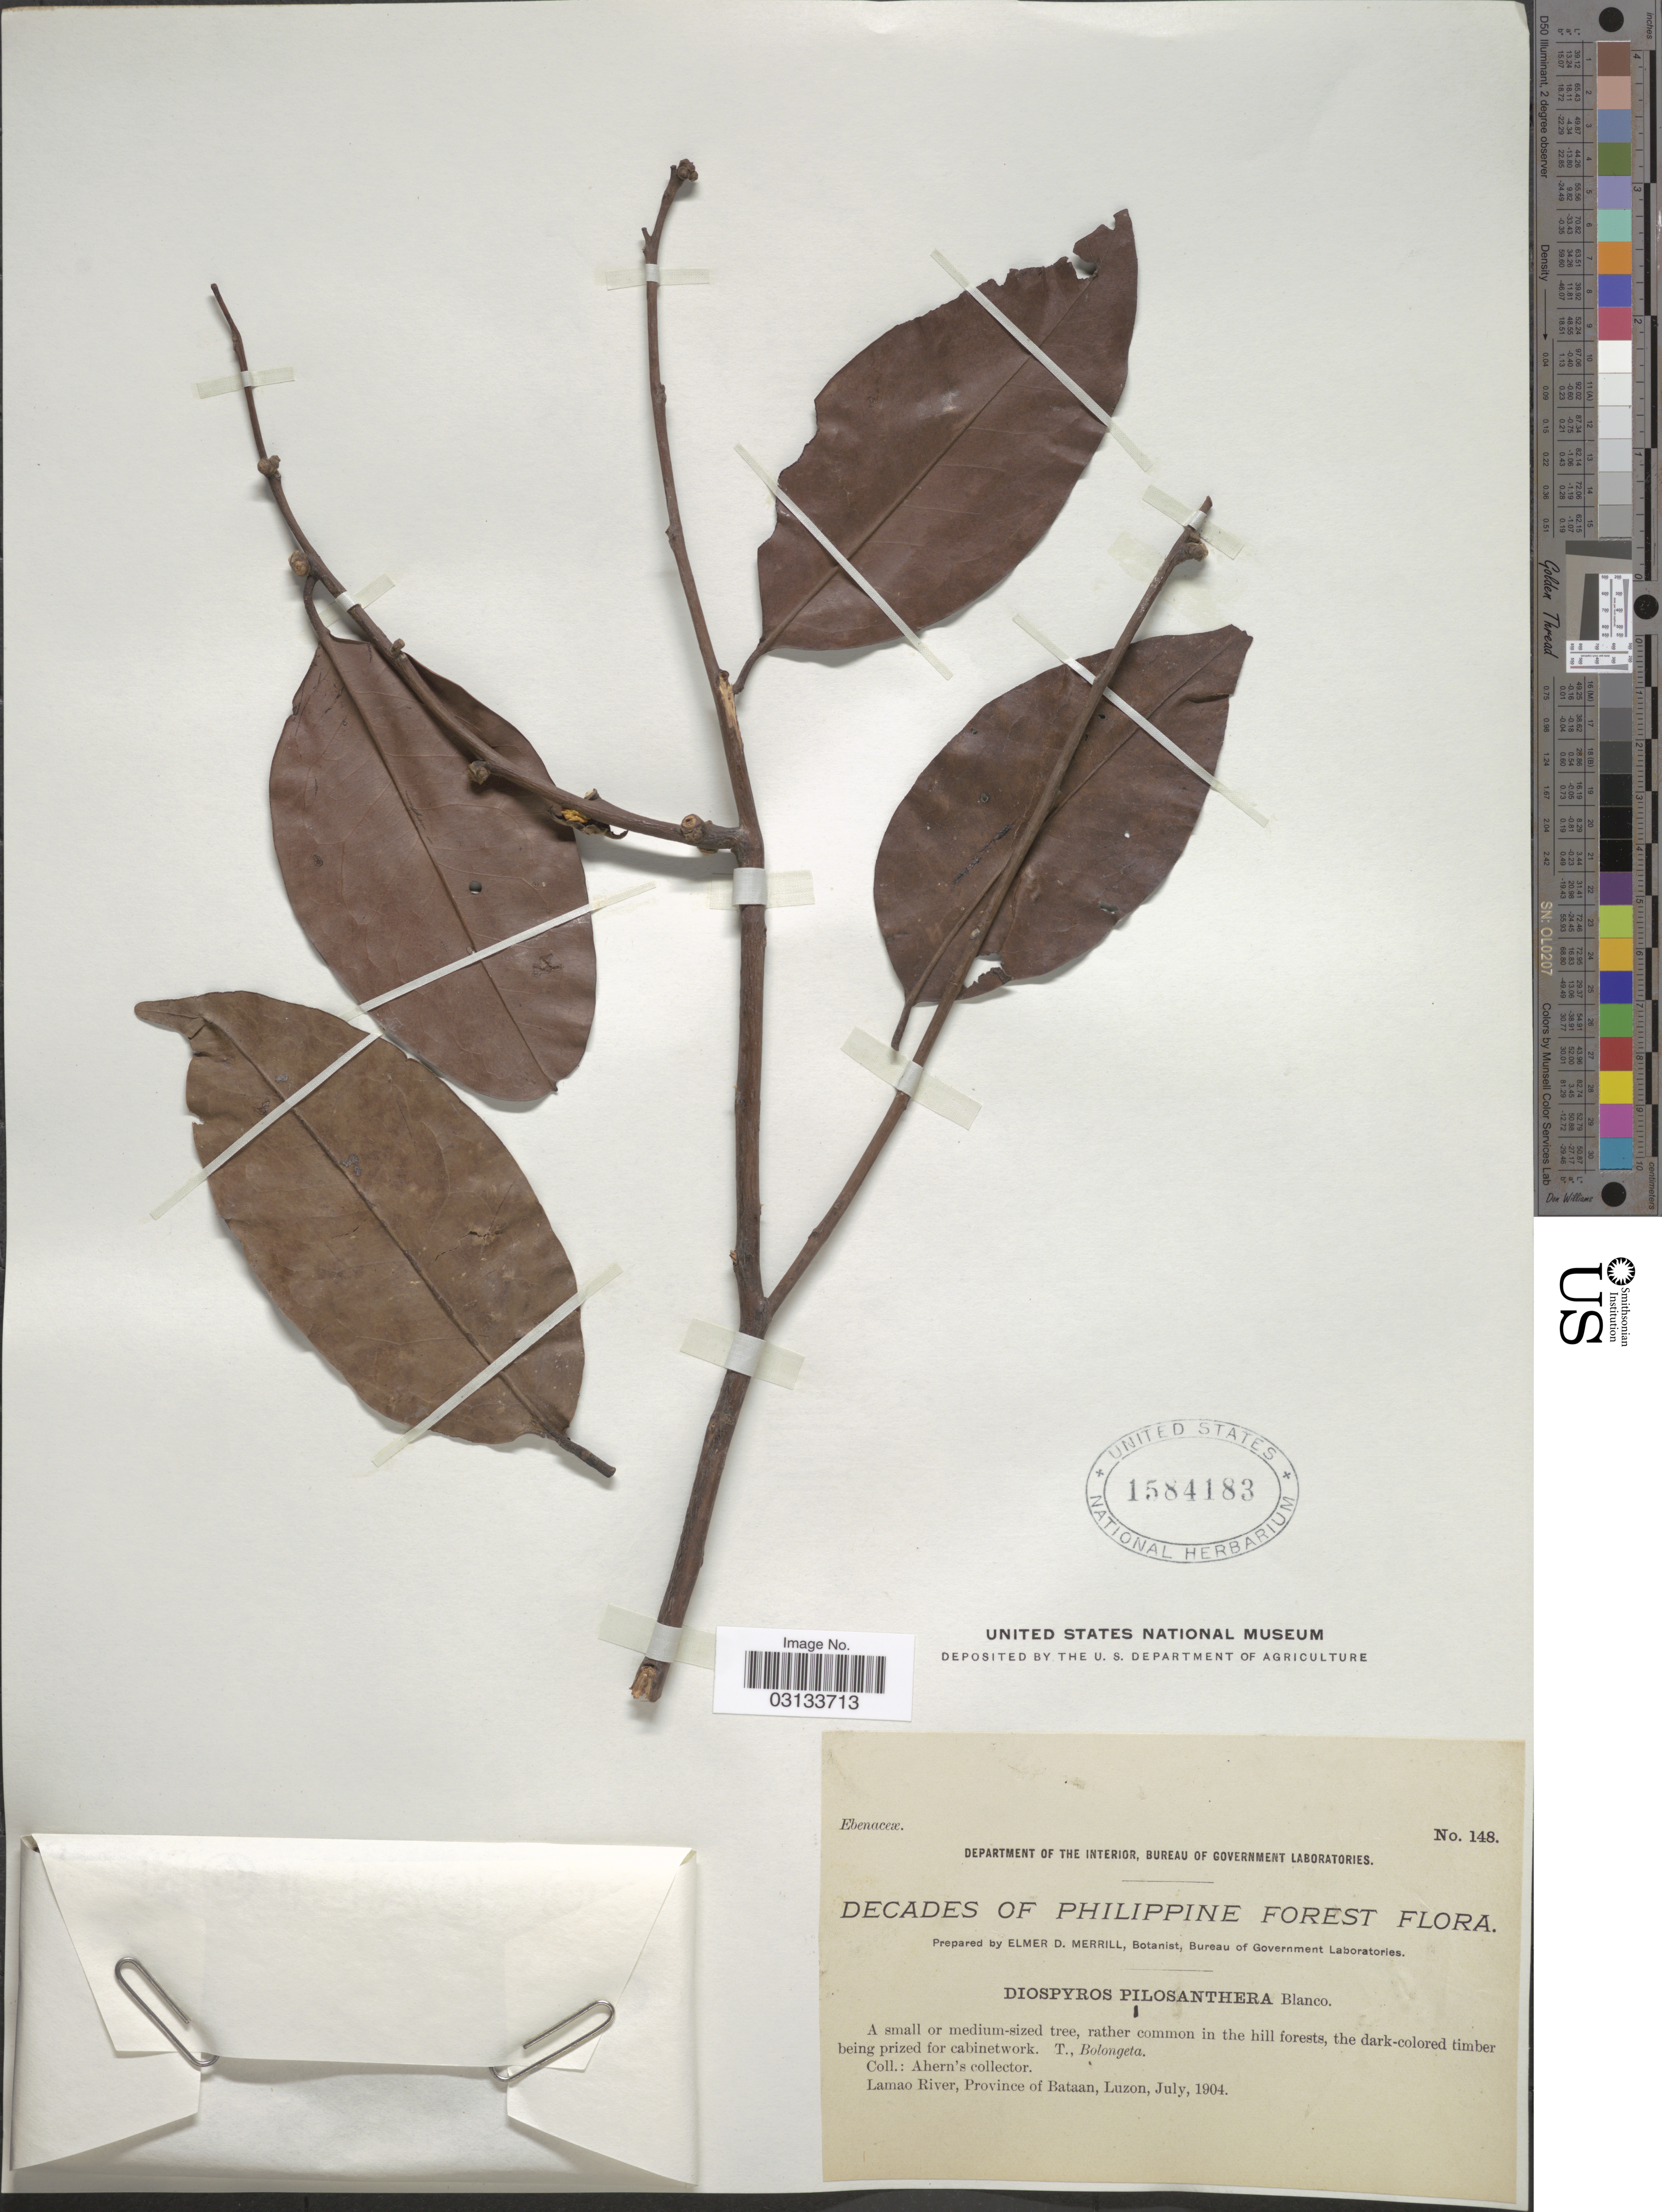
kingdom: Plantae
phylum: Tracheophyta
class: Magnoliopsida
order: Ericales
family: Ebenaceae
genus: Diospyros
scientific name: Diospyros pilosanthera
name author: Blanco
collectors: Ahern's collector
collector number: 148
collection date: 1904-07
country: Philippines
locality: Philippine Forest. Lamao River, Province of Bataan, Luzon.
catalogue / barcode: US 1584183